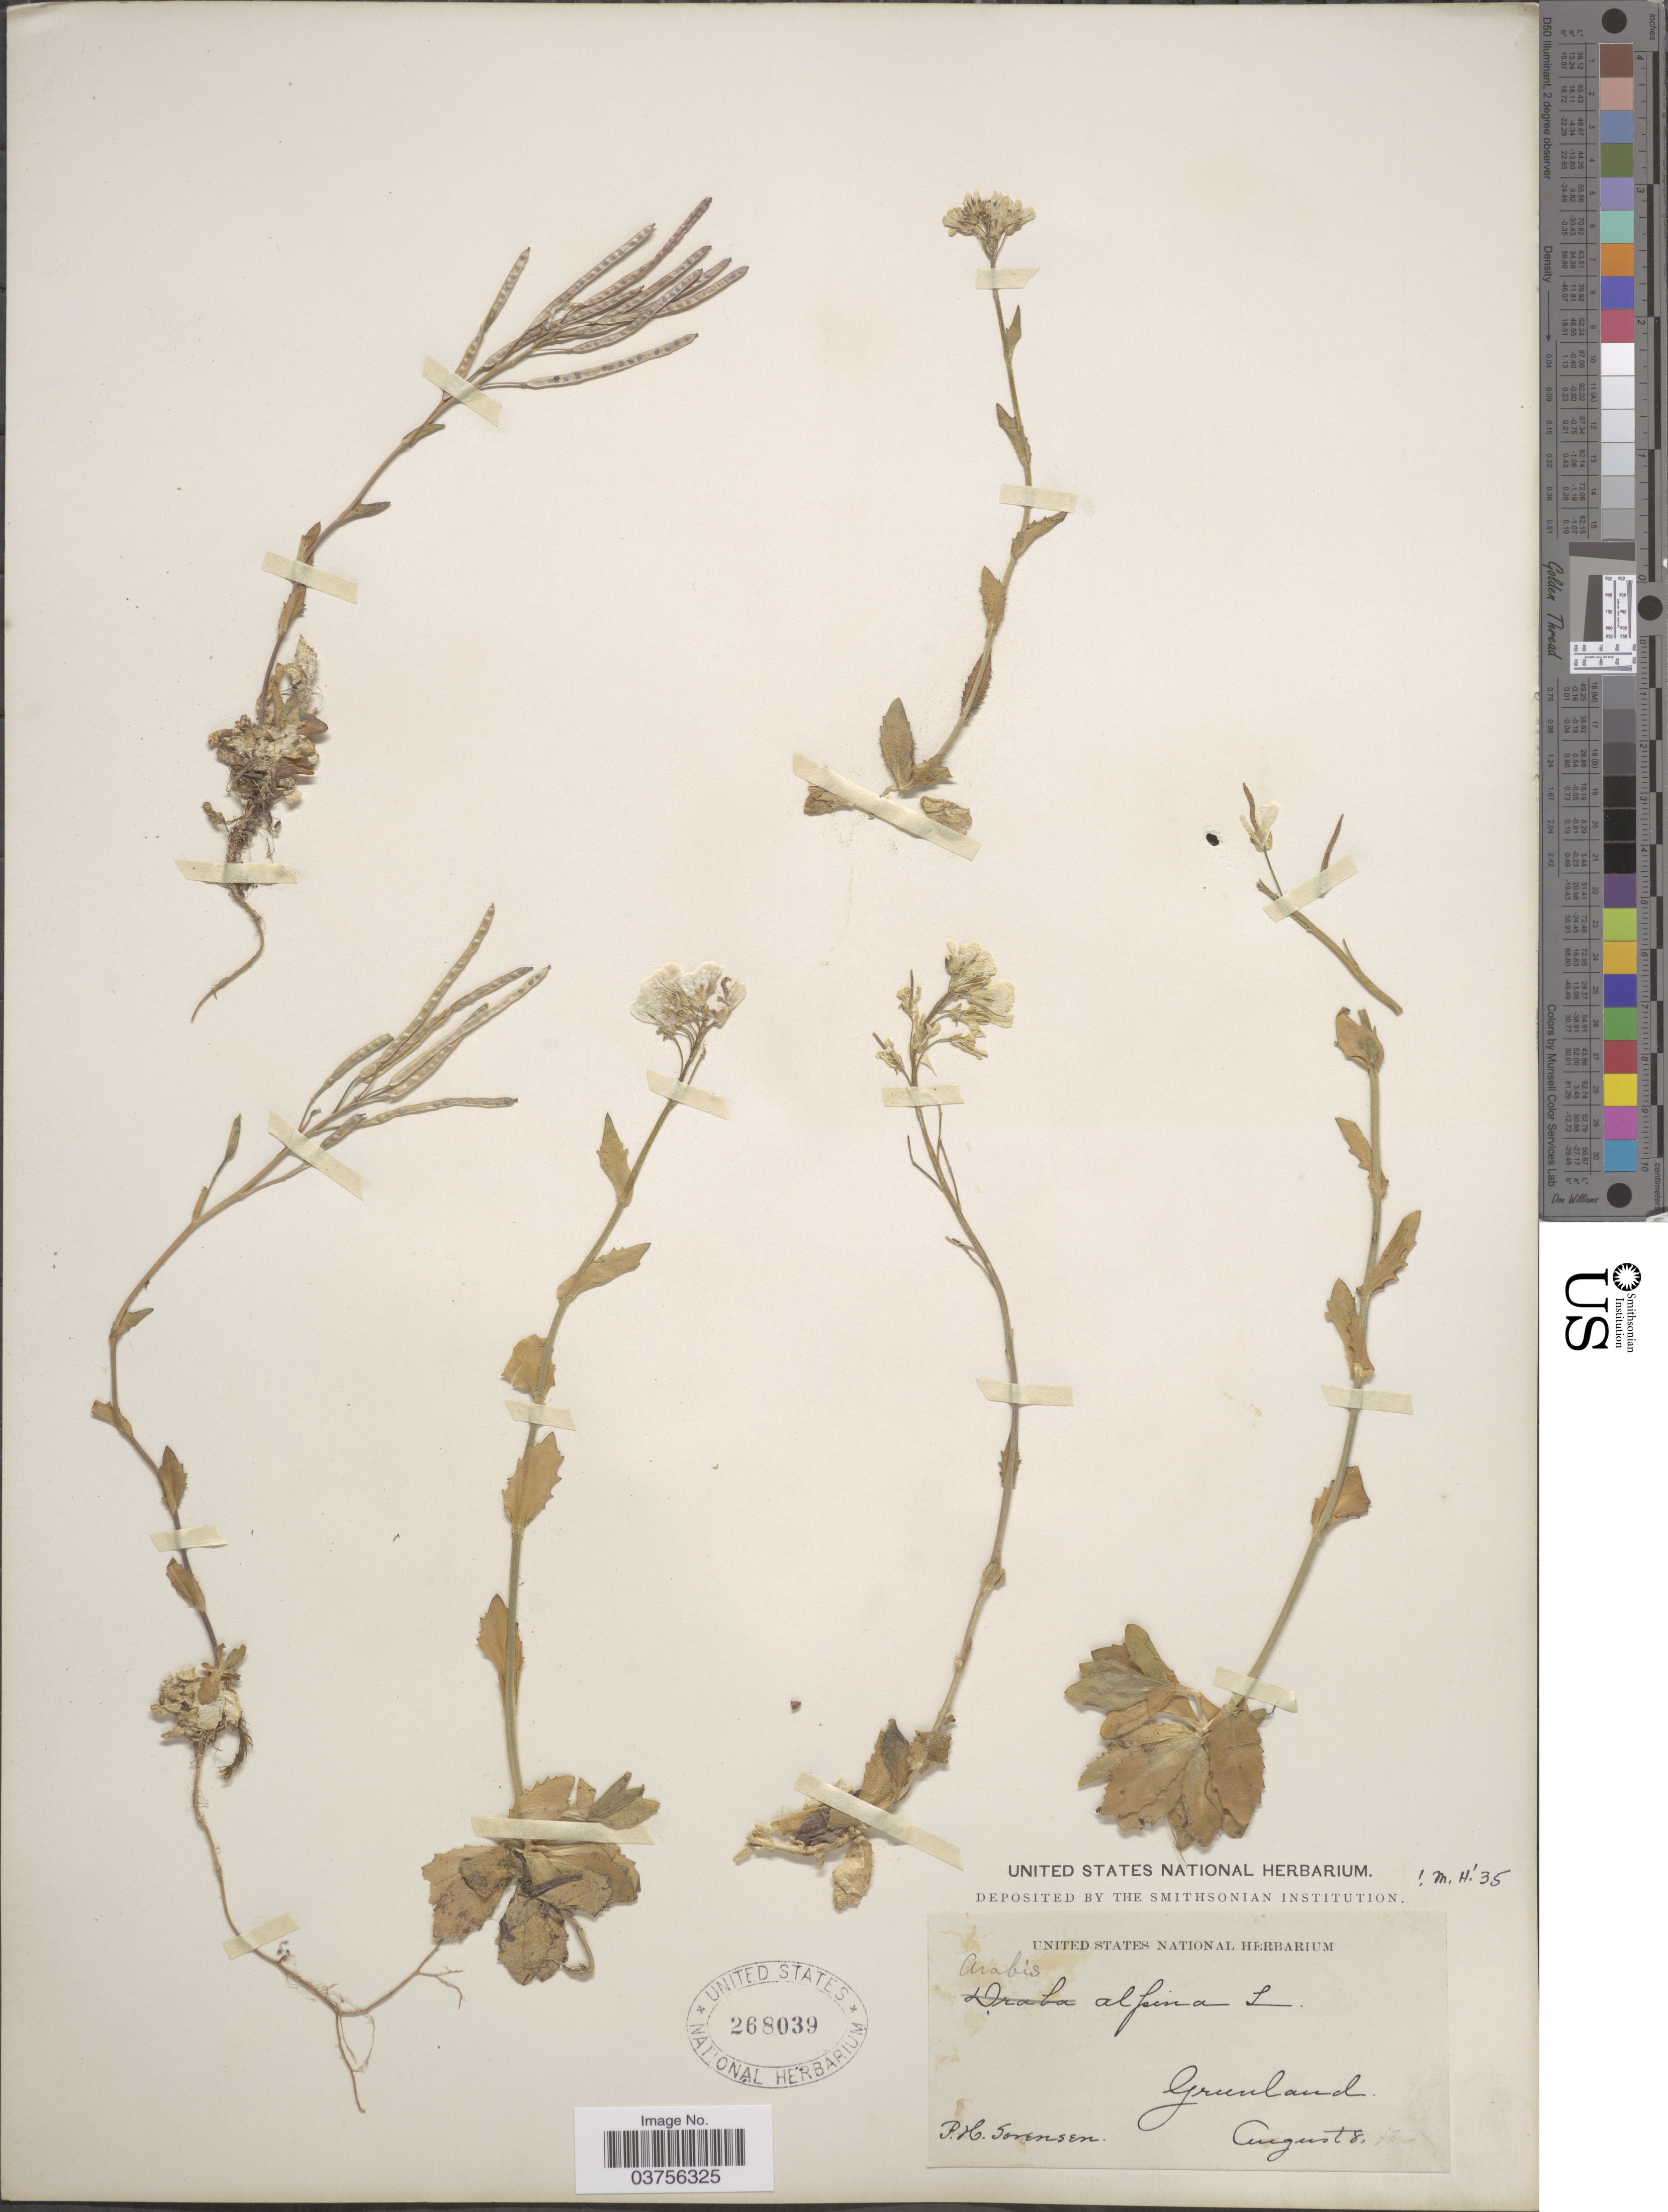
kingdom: Plantae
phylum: Tracheophyta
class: Magnoliopsida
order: Brassicales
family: Brassicaceae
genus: Arabis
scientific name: Arabis alpina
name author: L.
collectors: P. Sorensen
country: Greenland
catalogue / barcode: US 268039